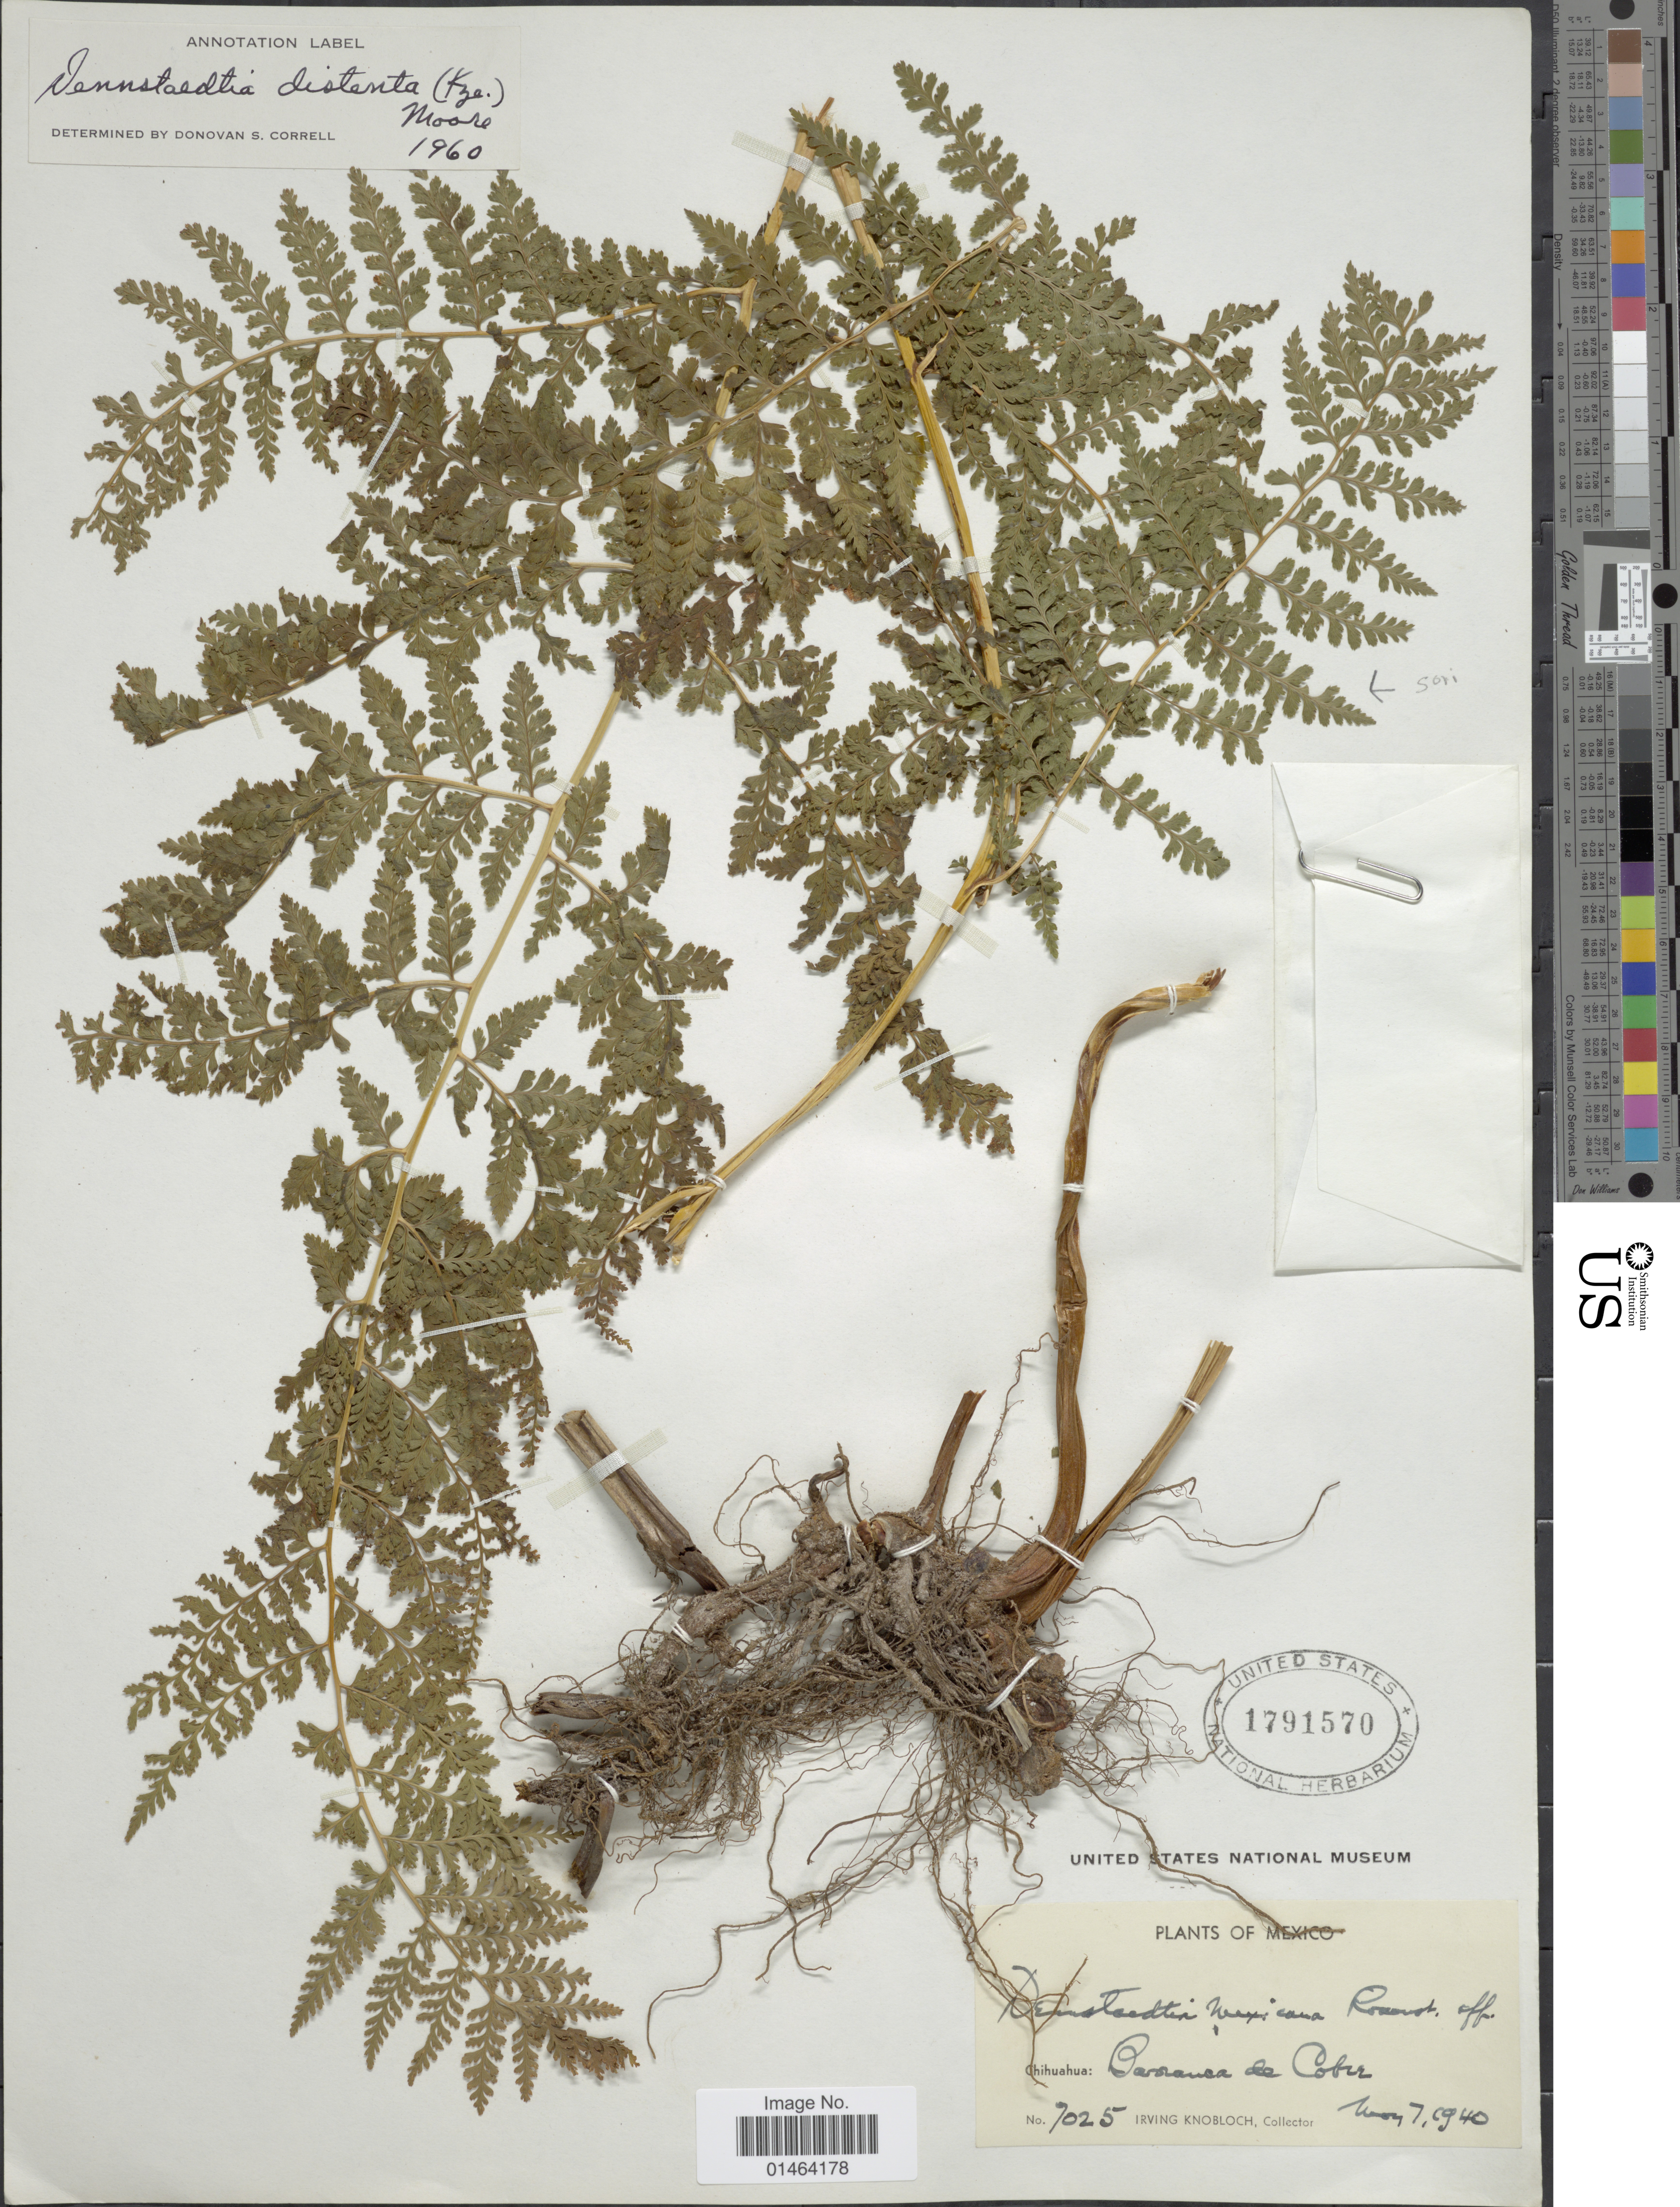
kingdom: Plantae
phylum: Tracheophyta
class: Polypodiopsida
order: Polypodiales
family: Dennstaedtiaceae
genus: Dennstaedtia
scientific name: Dennstaedtia distenta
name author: (Kunze) T. Moore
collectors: I. W. Knobloch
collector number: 7025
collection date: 1940-05-07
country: Mexico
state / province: Chihuahua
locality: Barranca de Cobre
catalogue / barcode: US 1791570